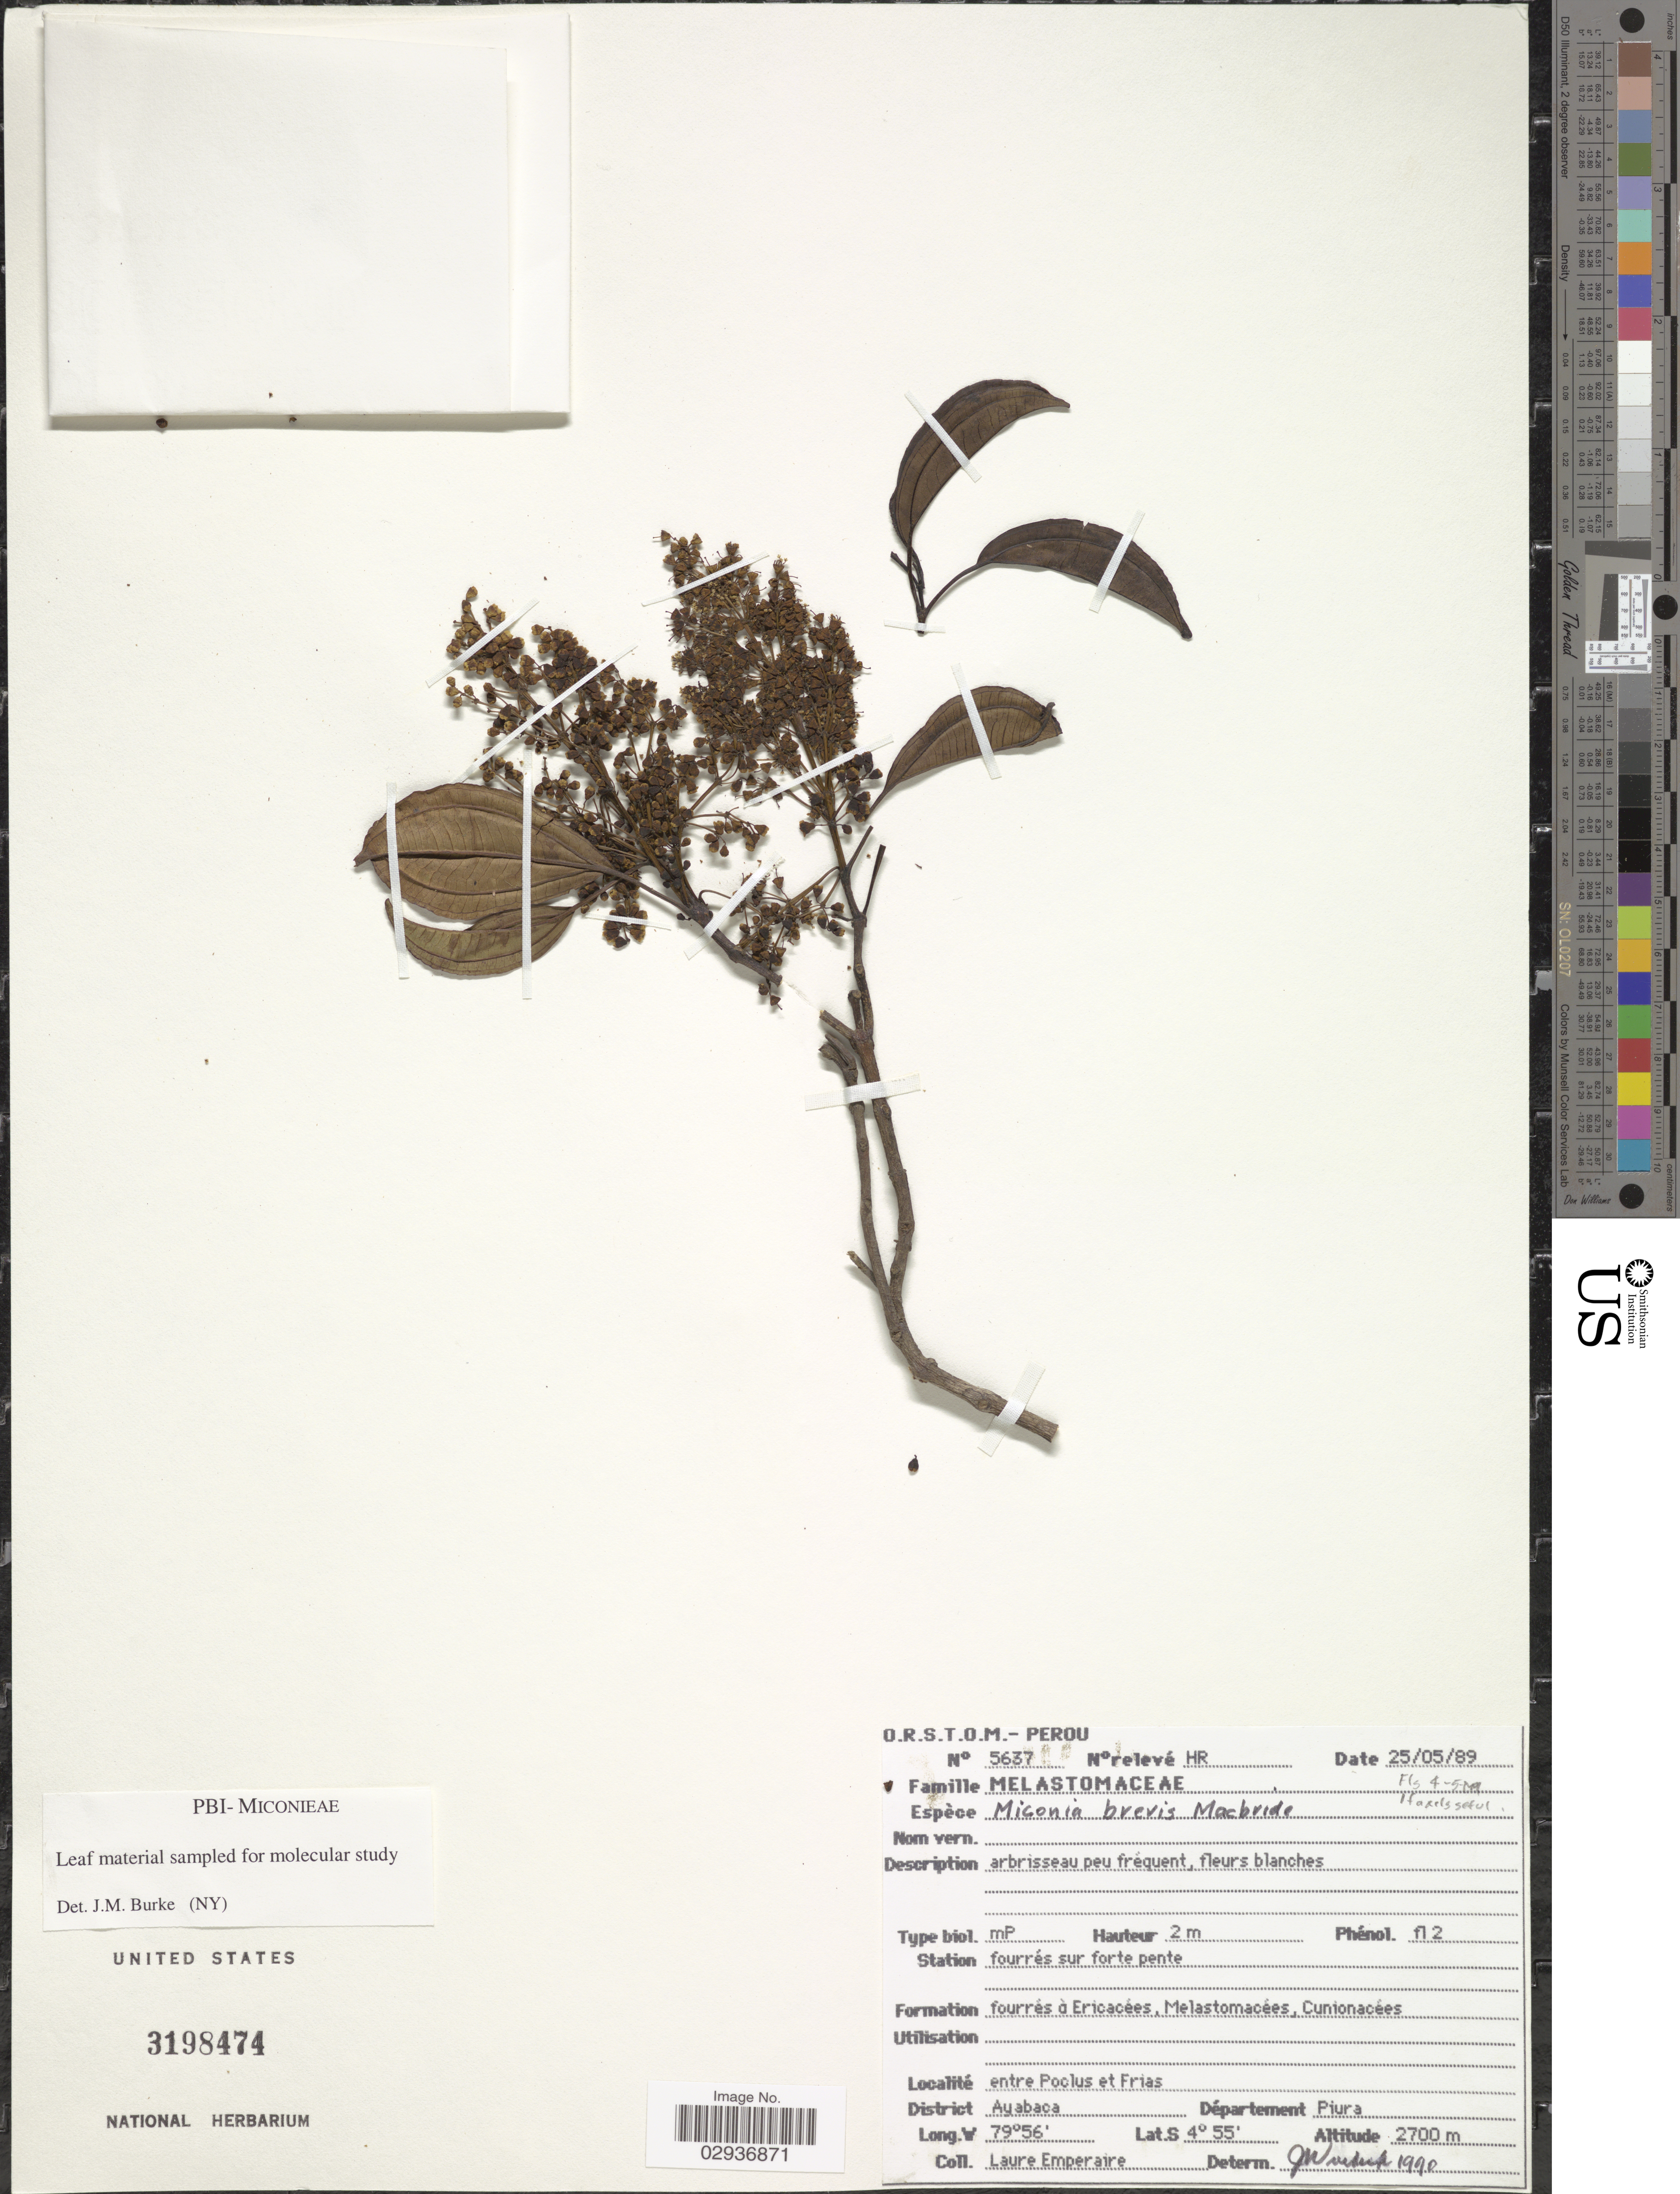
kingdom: Plantae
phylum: Tracheophyta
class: Magnoliopsida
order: Myrtales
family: Melastomataceae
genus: Miconia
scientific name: Miconia brevis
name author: J.F. Macbr.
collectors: L. Emperaire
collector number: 5637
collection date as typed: Transcribed d/m/y: 25/5/89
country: Peru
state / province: Piura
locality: Entre Poclus et Frias. District Ayabaca. Département Piura.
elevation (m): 2700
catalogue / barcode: US 3198474